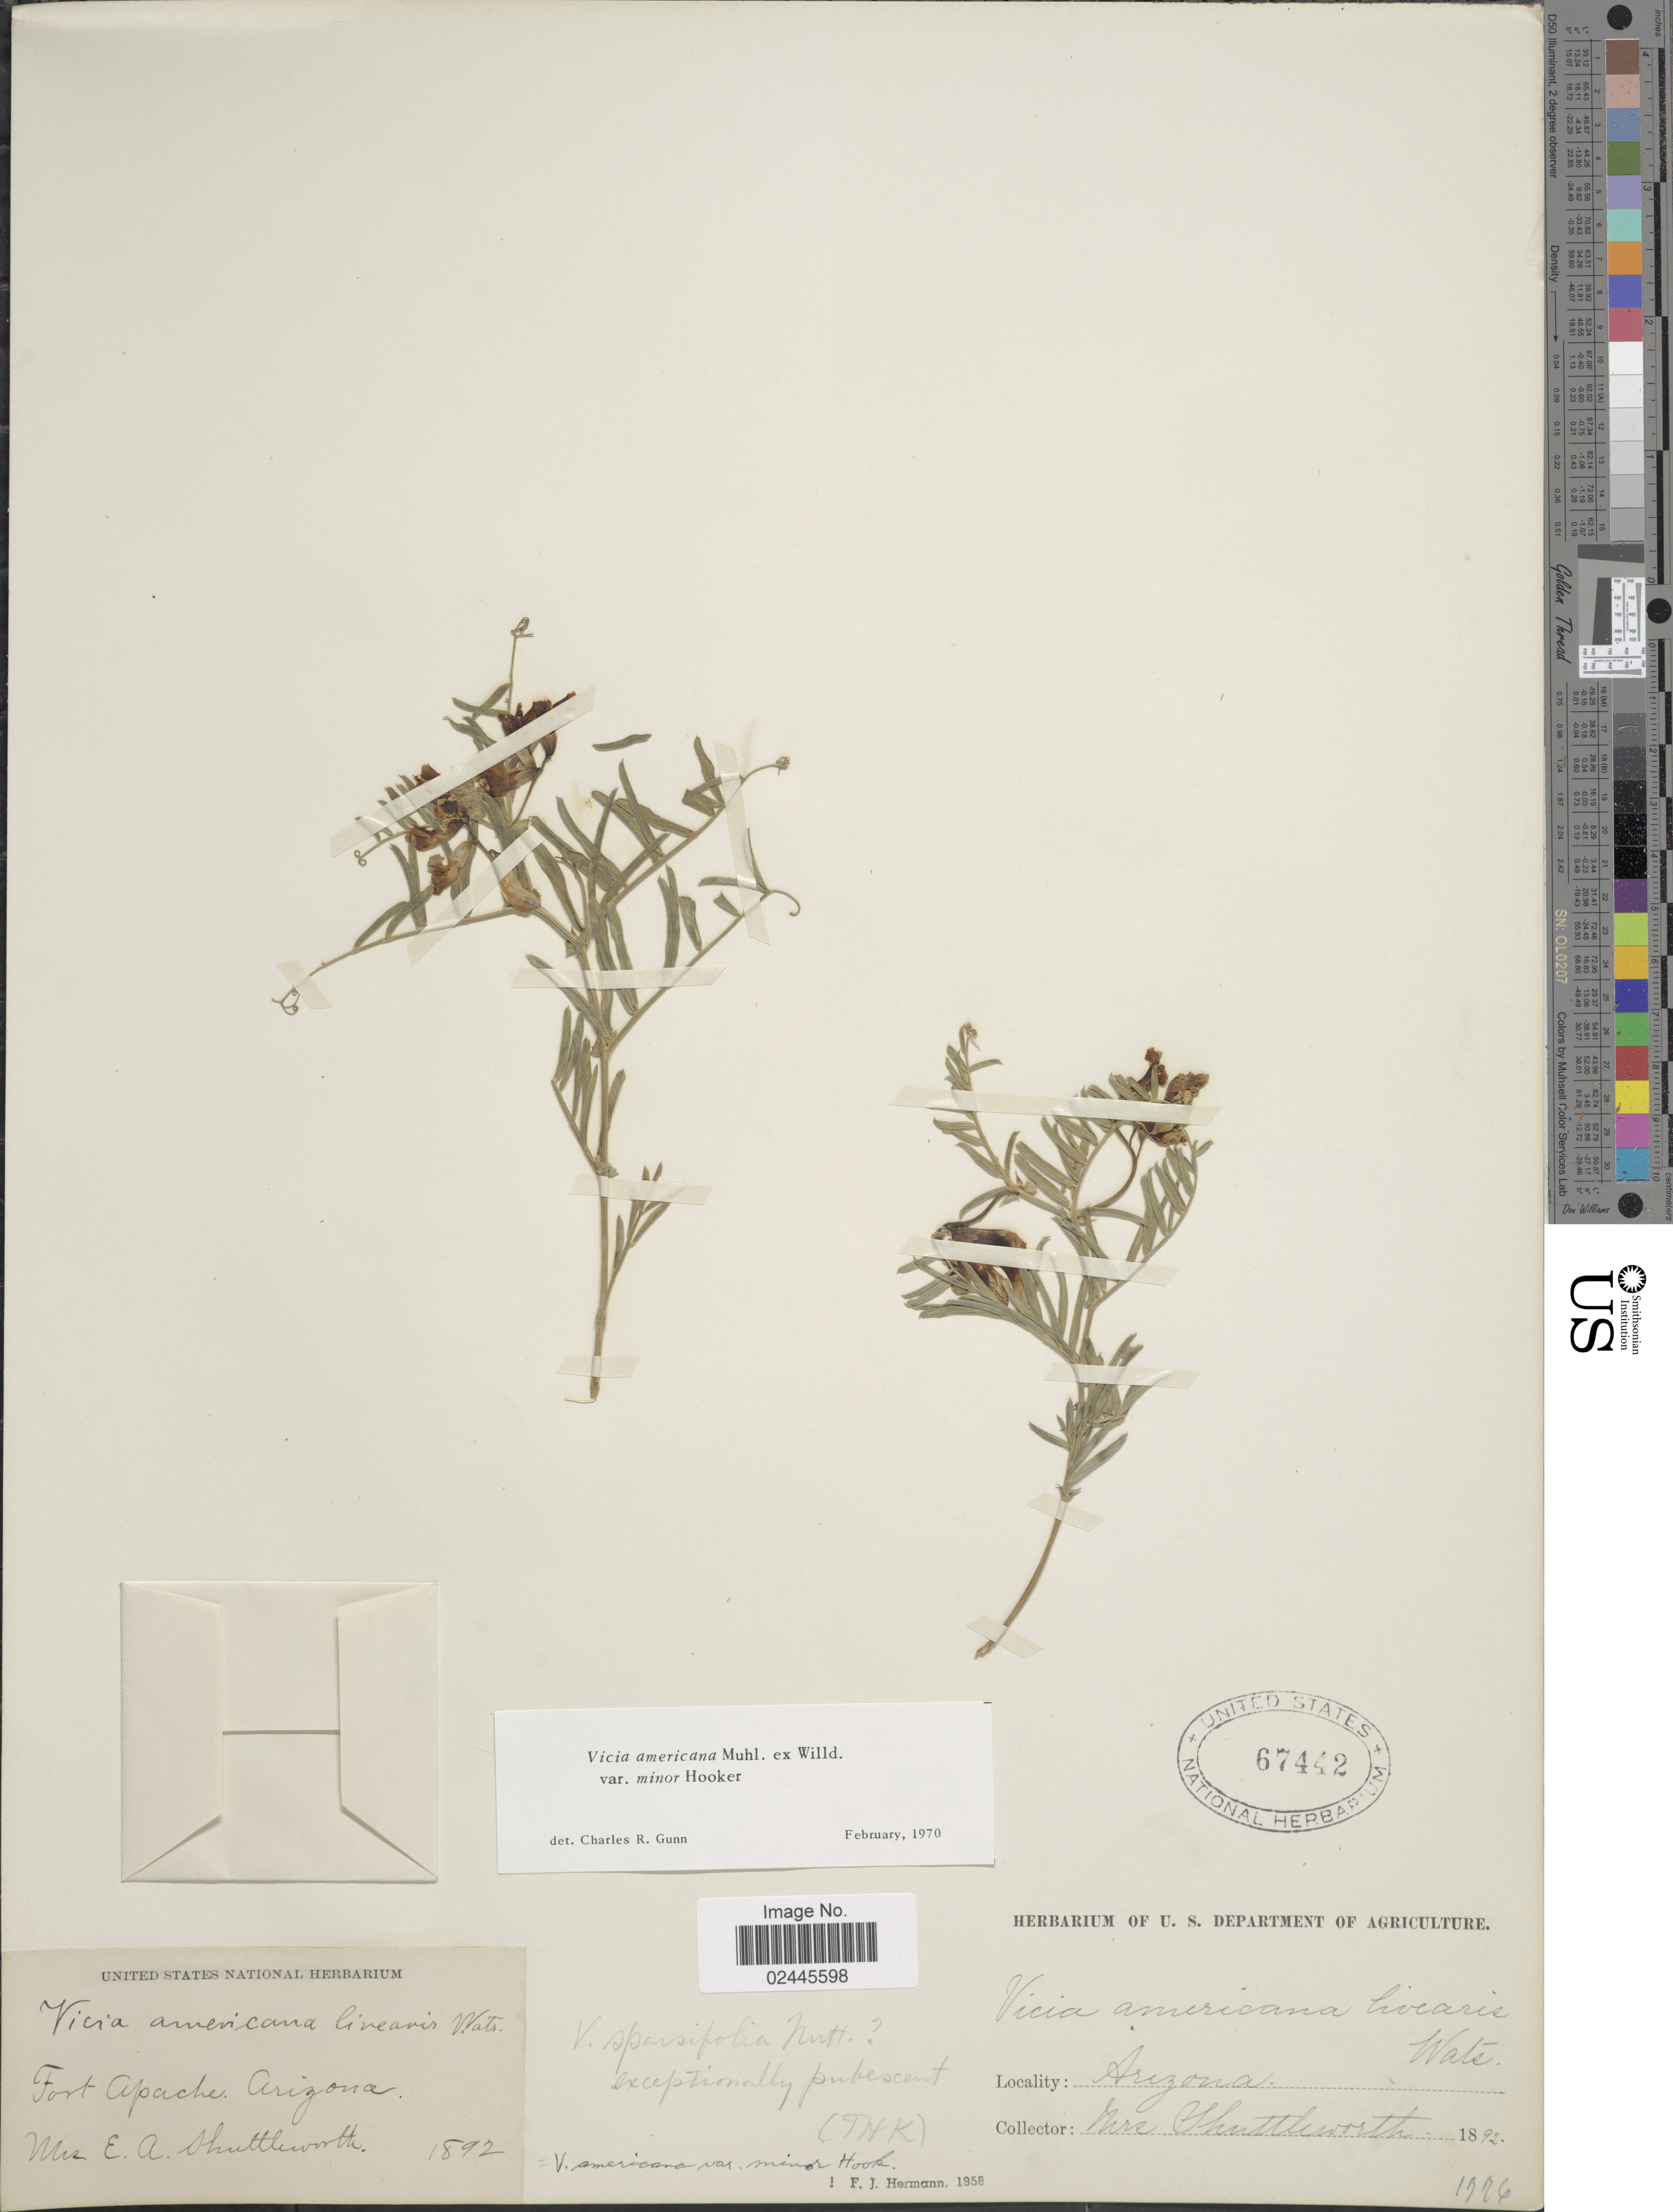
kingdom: Plantae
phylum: Tracheophyta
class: Magnoliopsida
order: Fabales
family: Fabaceae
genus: Vicia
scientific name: Vicia americana var. minor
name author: Hook.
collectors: E. Shuttleworth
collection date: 1892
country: United States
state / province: Arizona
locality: Fort Apache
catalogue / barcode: US 67442